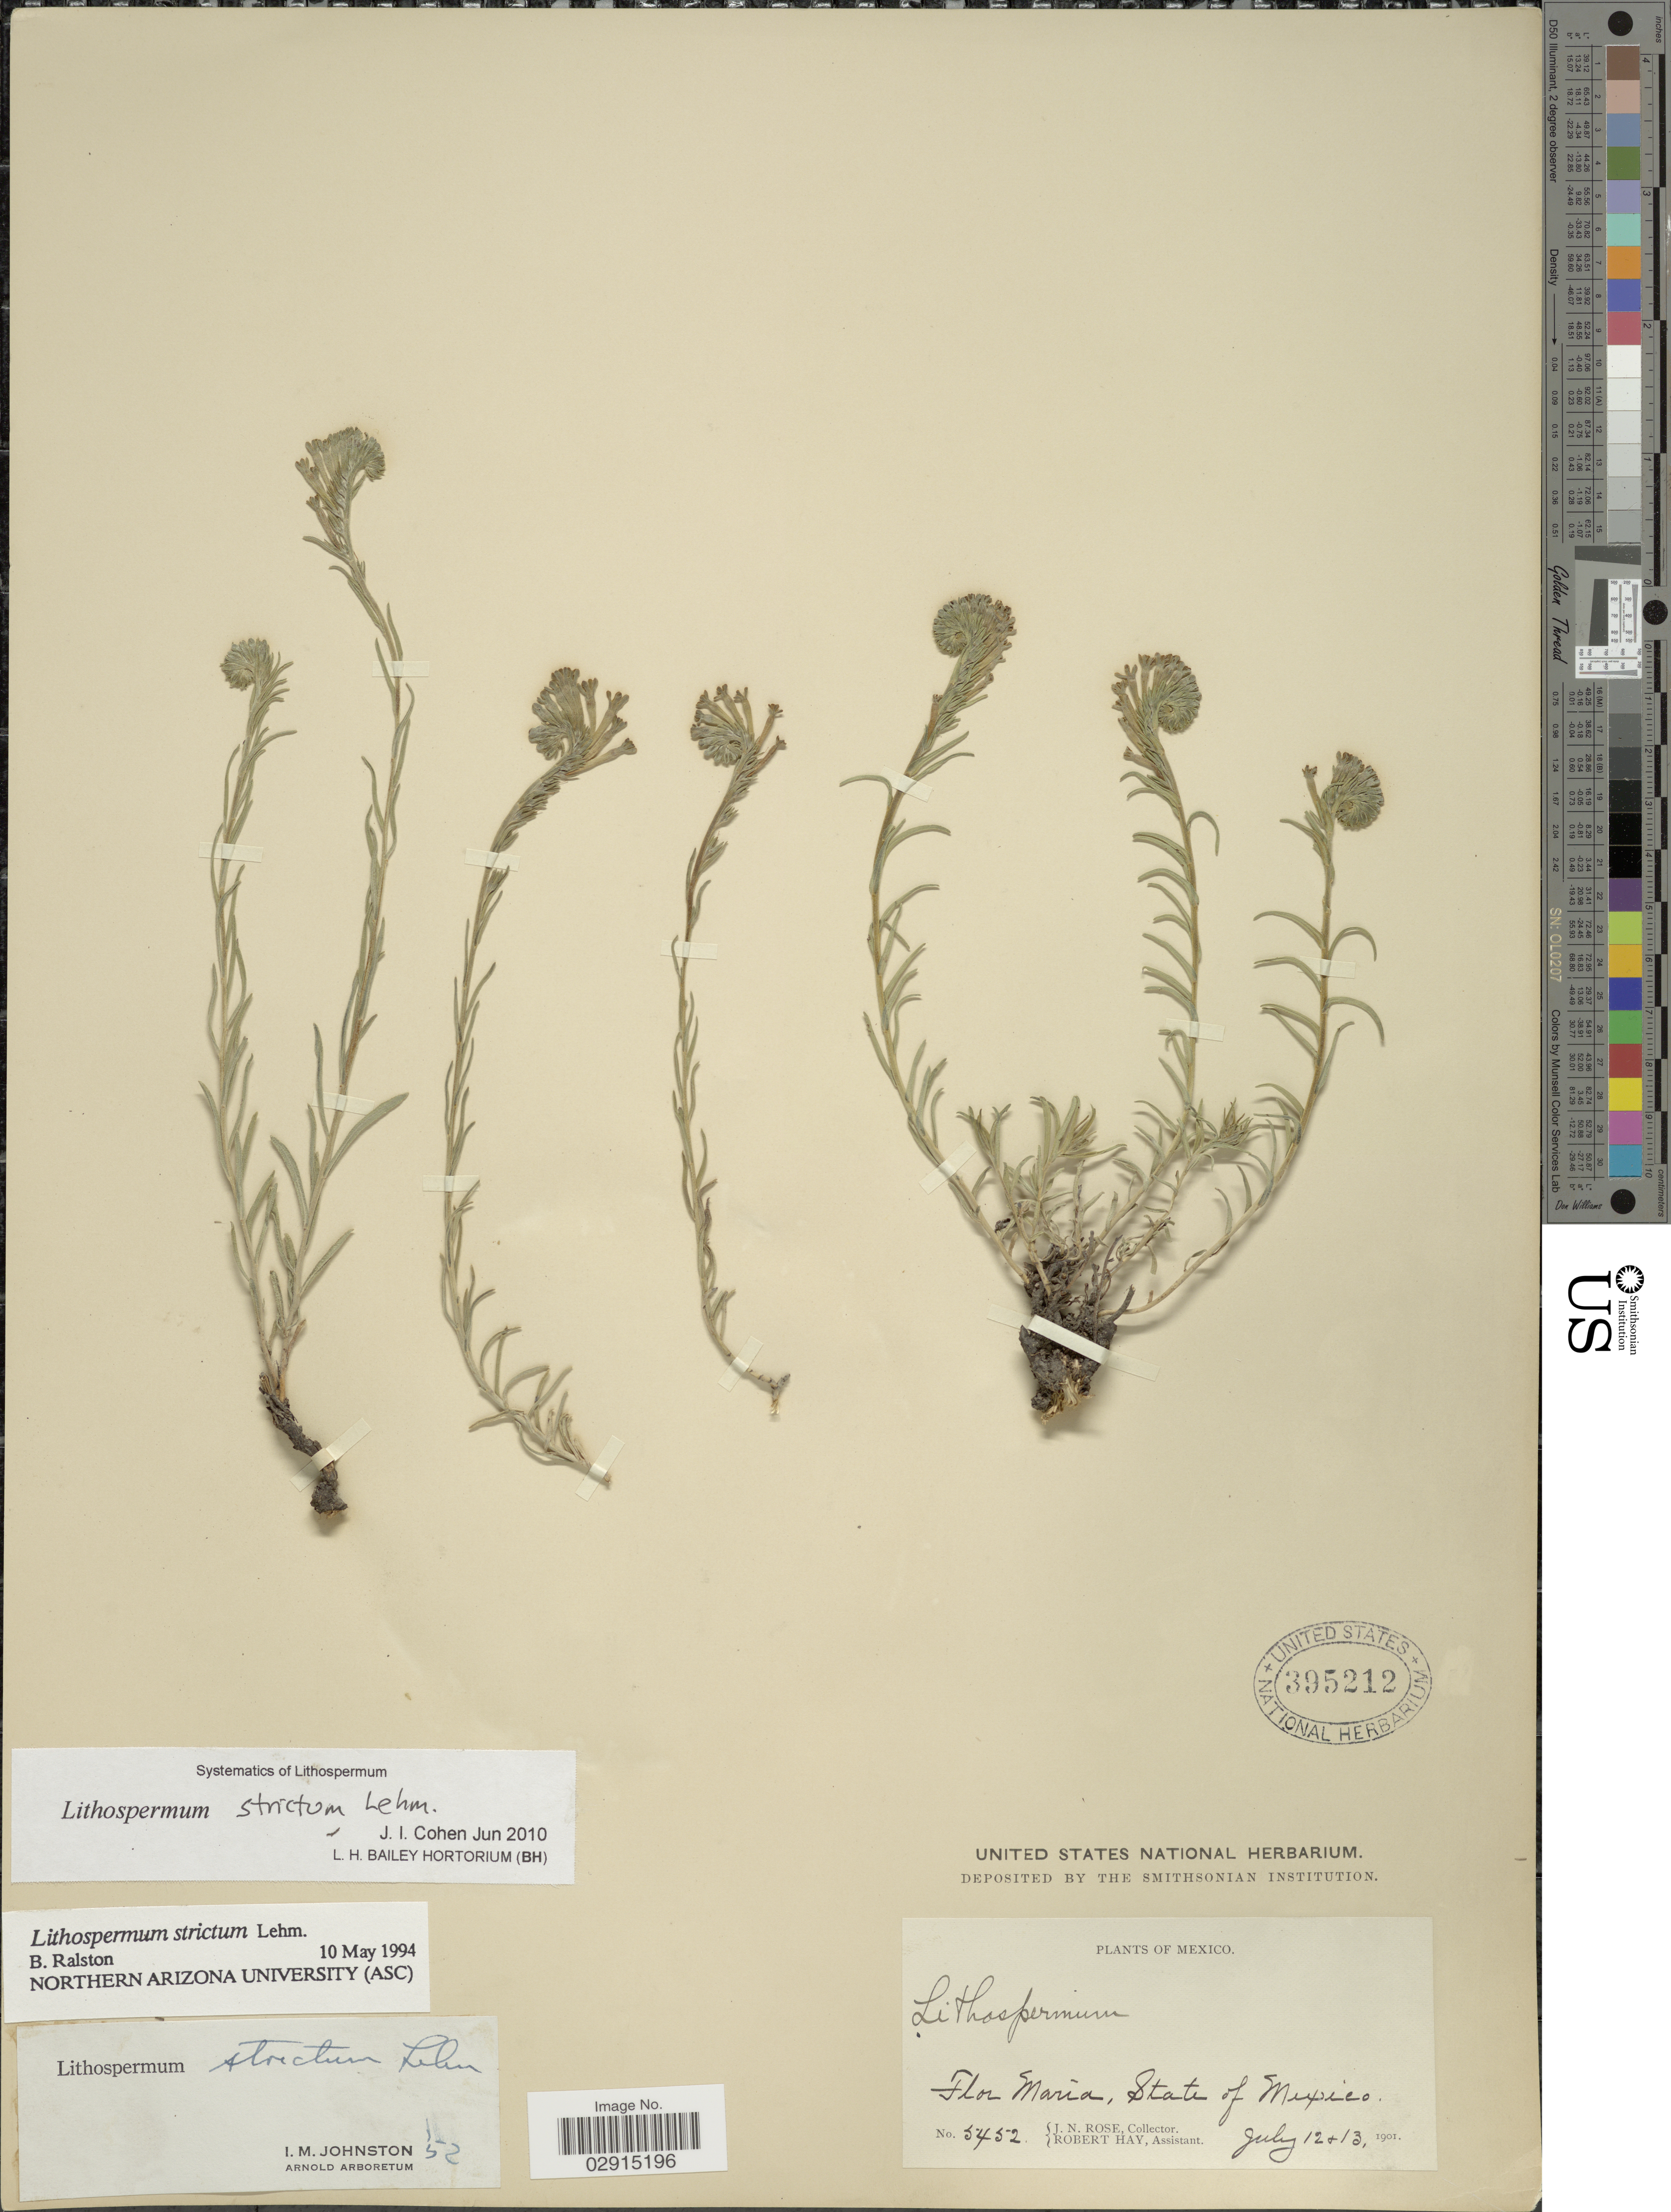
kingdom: Plantae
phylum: Tracheophyta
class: Magnoliopsida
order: Boraginales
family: Boraginaceae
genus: Lithospermum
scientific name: Lithospermum strictum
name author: Lehm.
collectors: J. N. Rose & R. H. Hay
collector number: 5452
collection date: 1901-07-12/1901-07-13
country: Mexico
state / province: México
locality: Flor Maria.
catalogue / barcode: US 395212